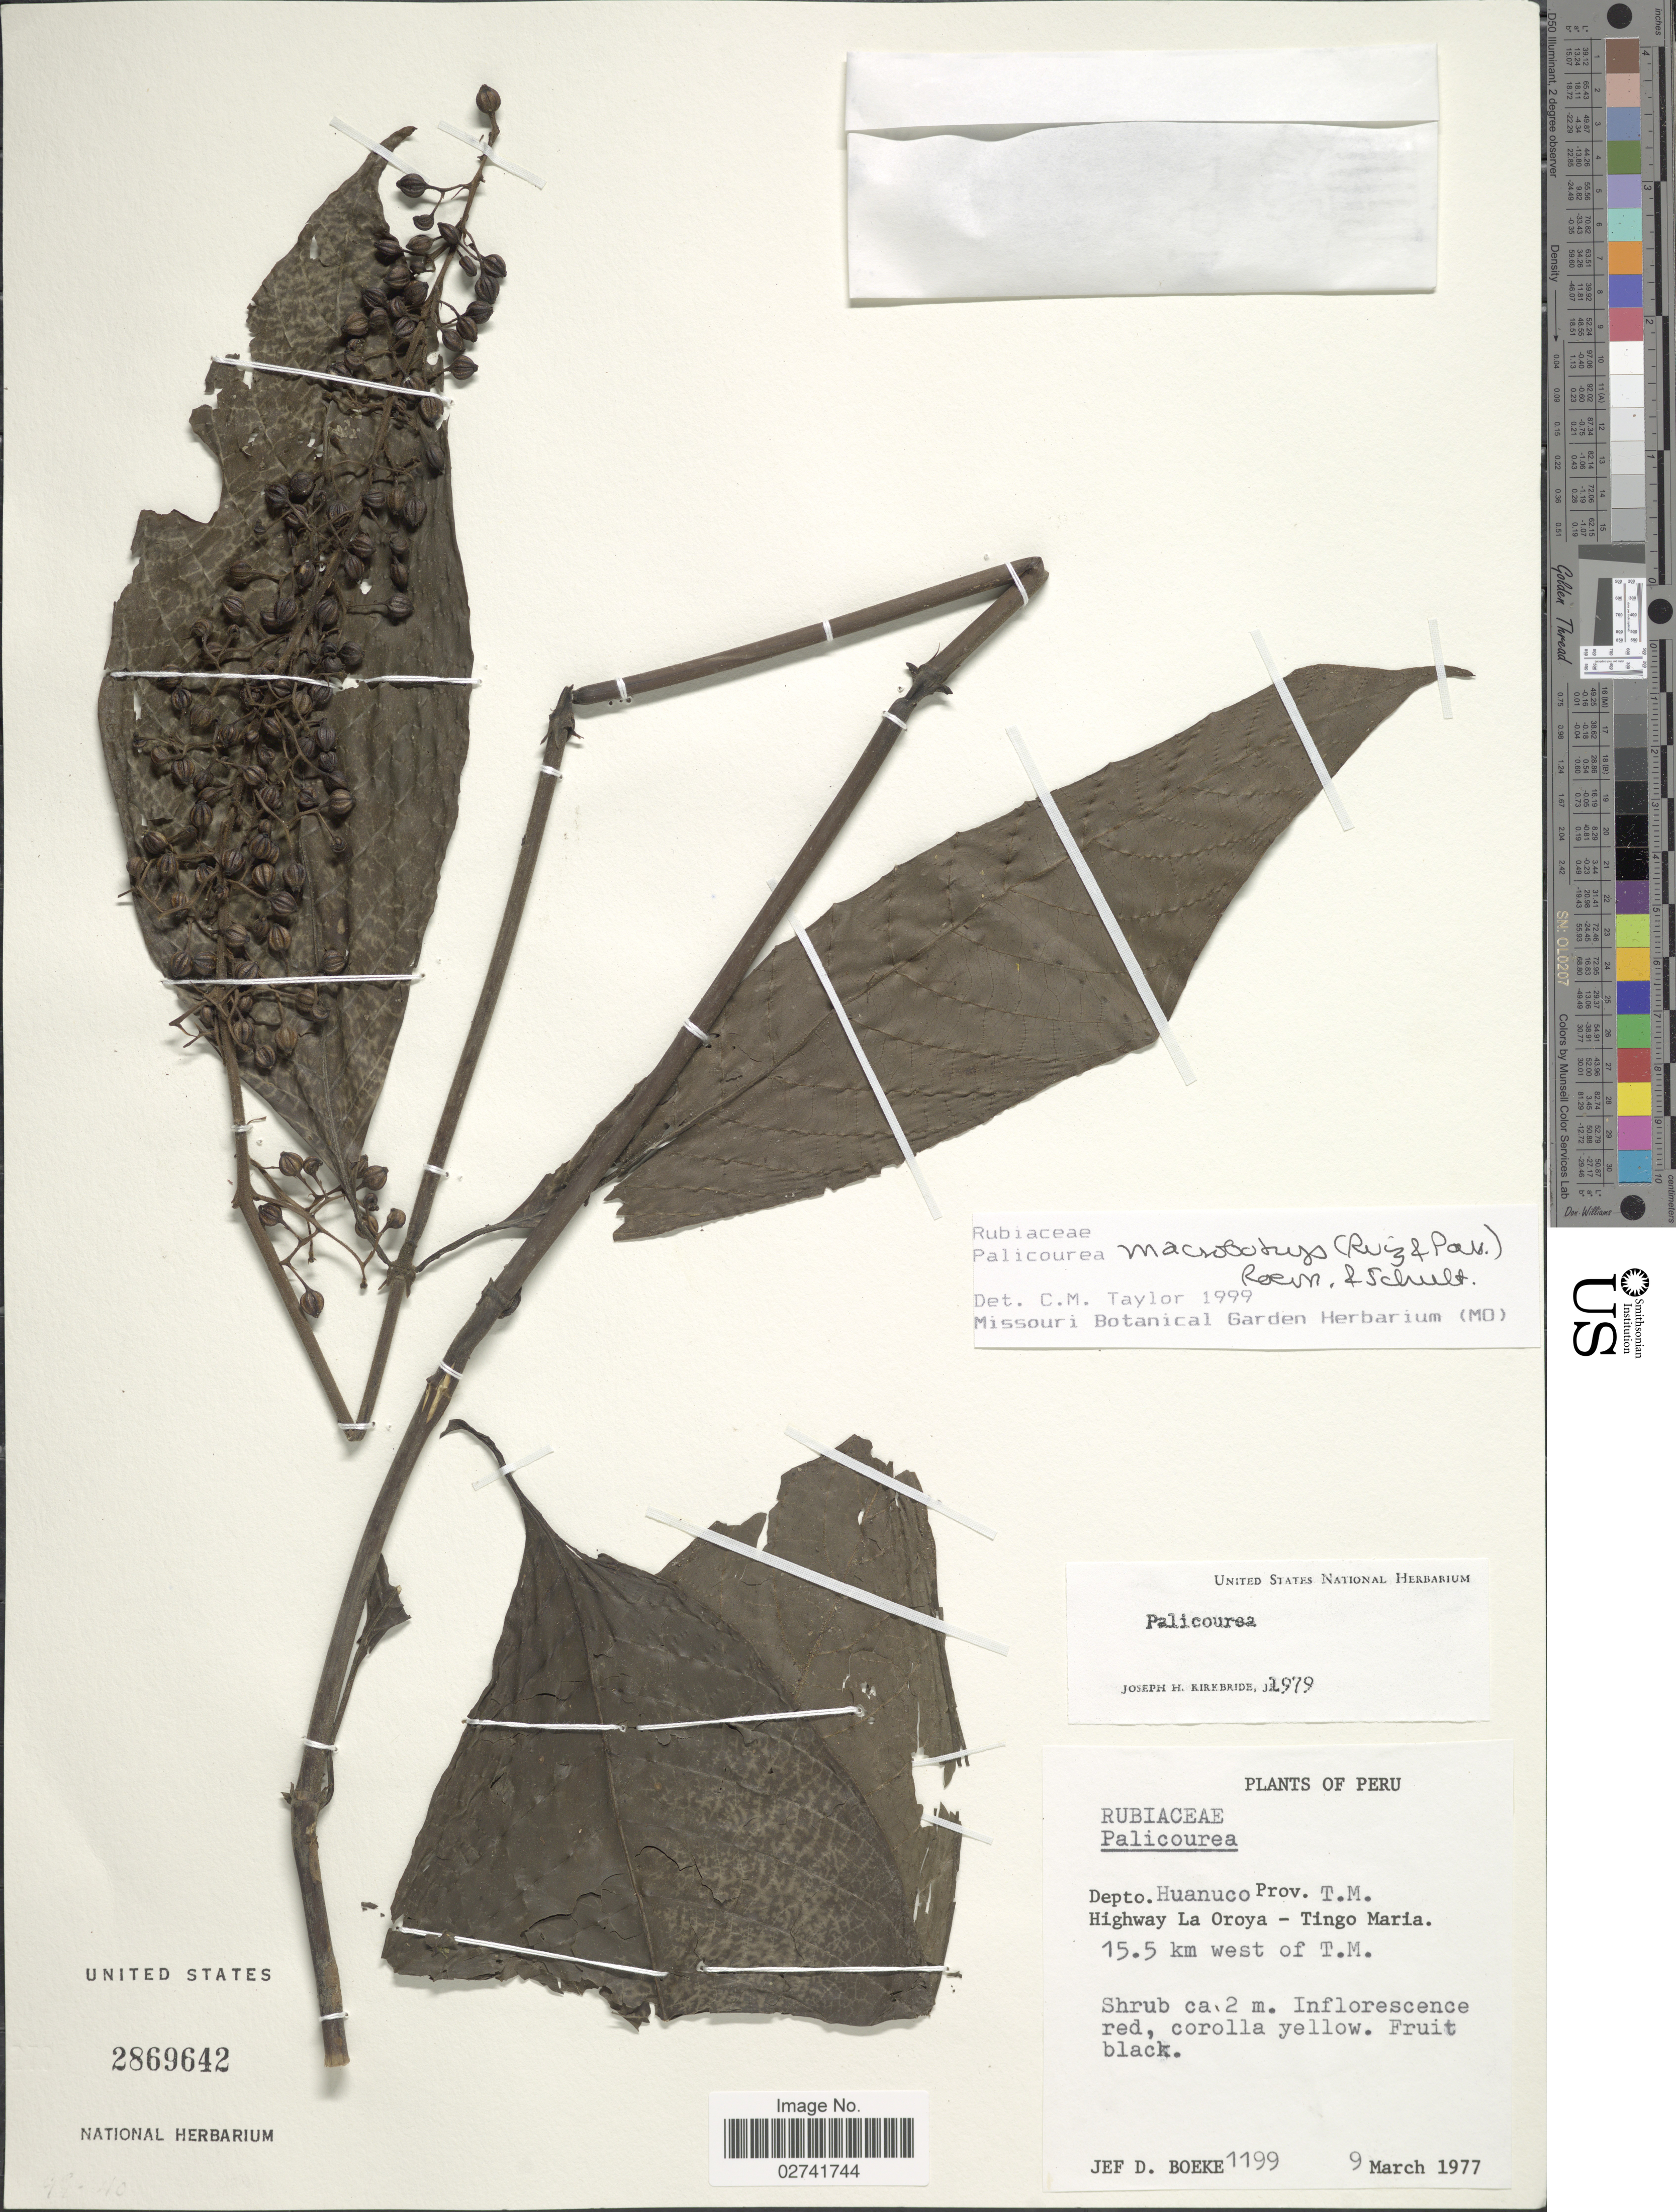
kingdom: Plantae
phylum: Tracheophyta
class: Magnoliopsida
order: Gentianales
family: Rubiaceae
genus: Palicourea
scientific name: Palicourea macrobotrys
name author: (Ruiz & Pav.) Schult.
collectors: J. Boeke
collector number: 1199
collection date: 1977-03-09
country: Peru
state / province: Huánuco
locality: Depto. Huanuco. Prov. T.M. Highway La Oroya - Tingo Maria. 15.5 km west of T.M.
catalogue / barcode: US 2869642